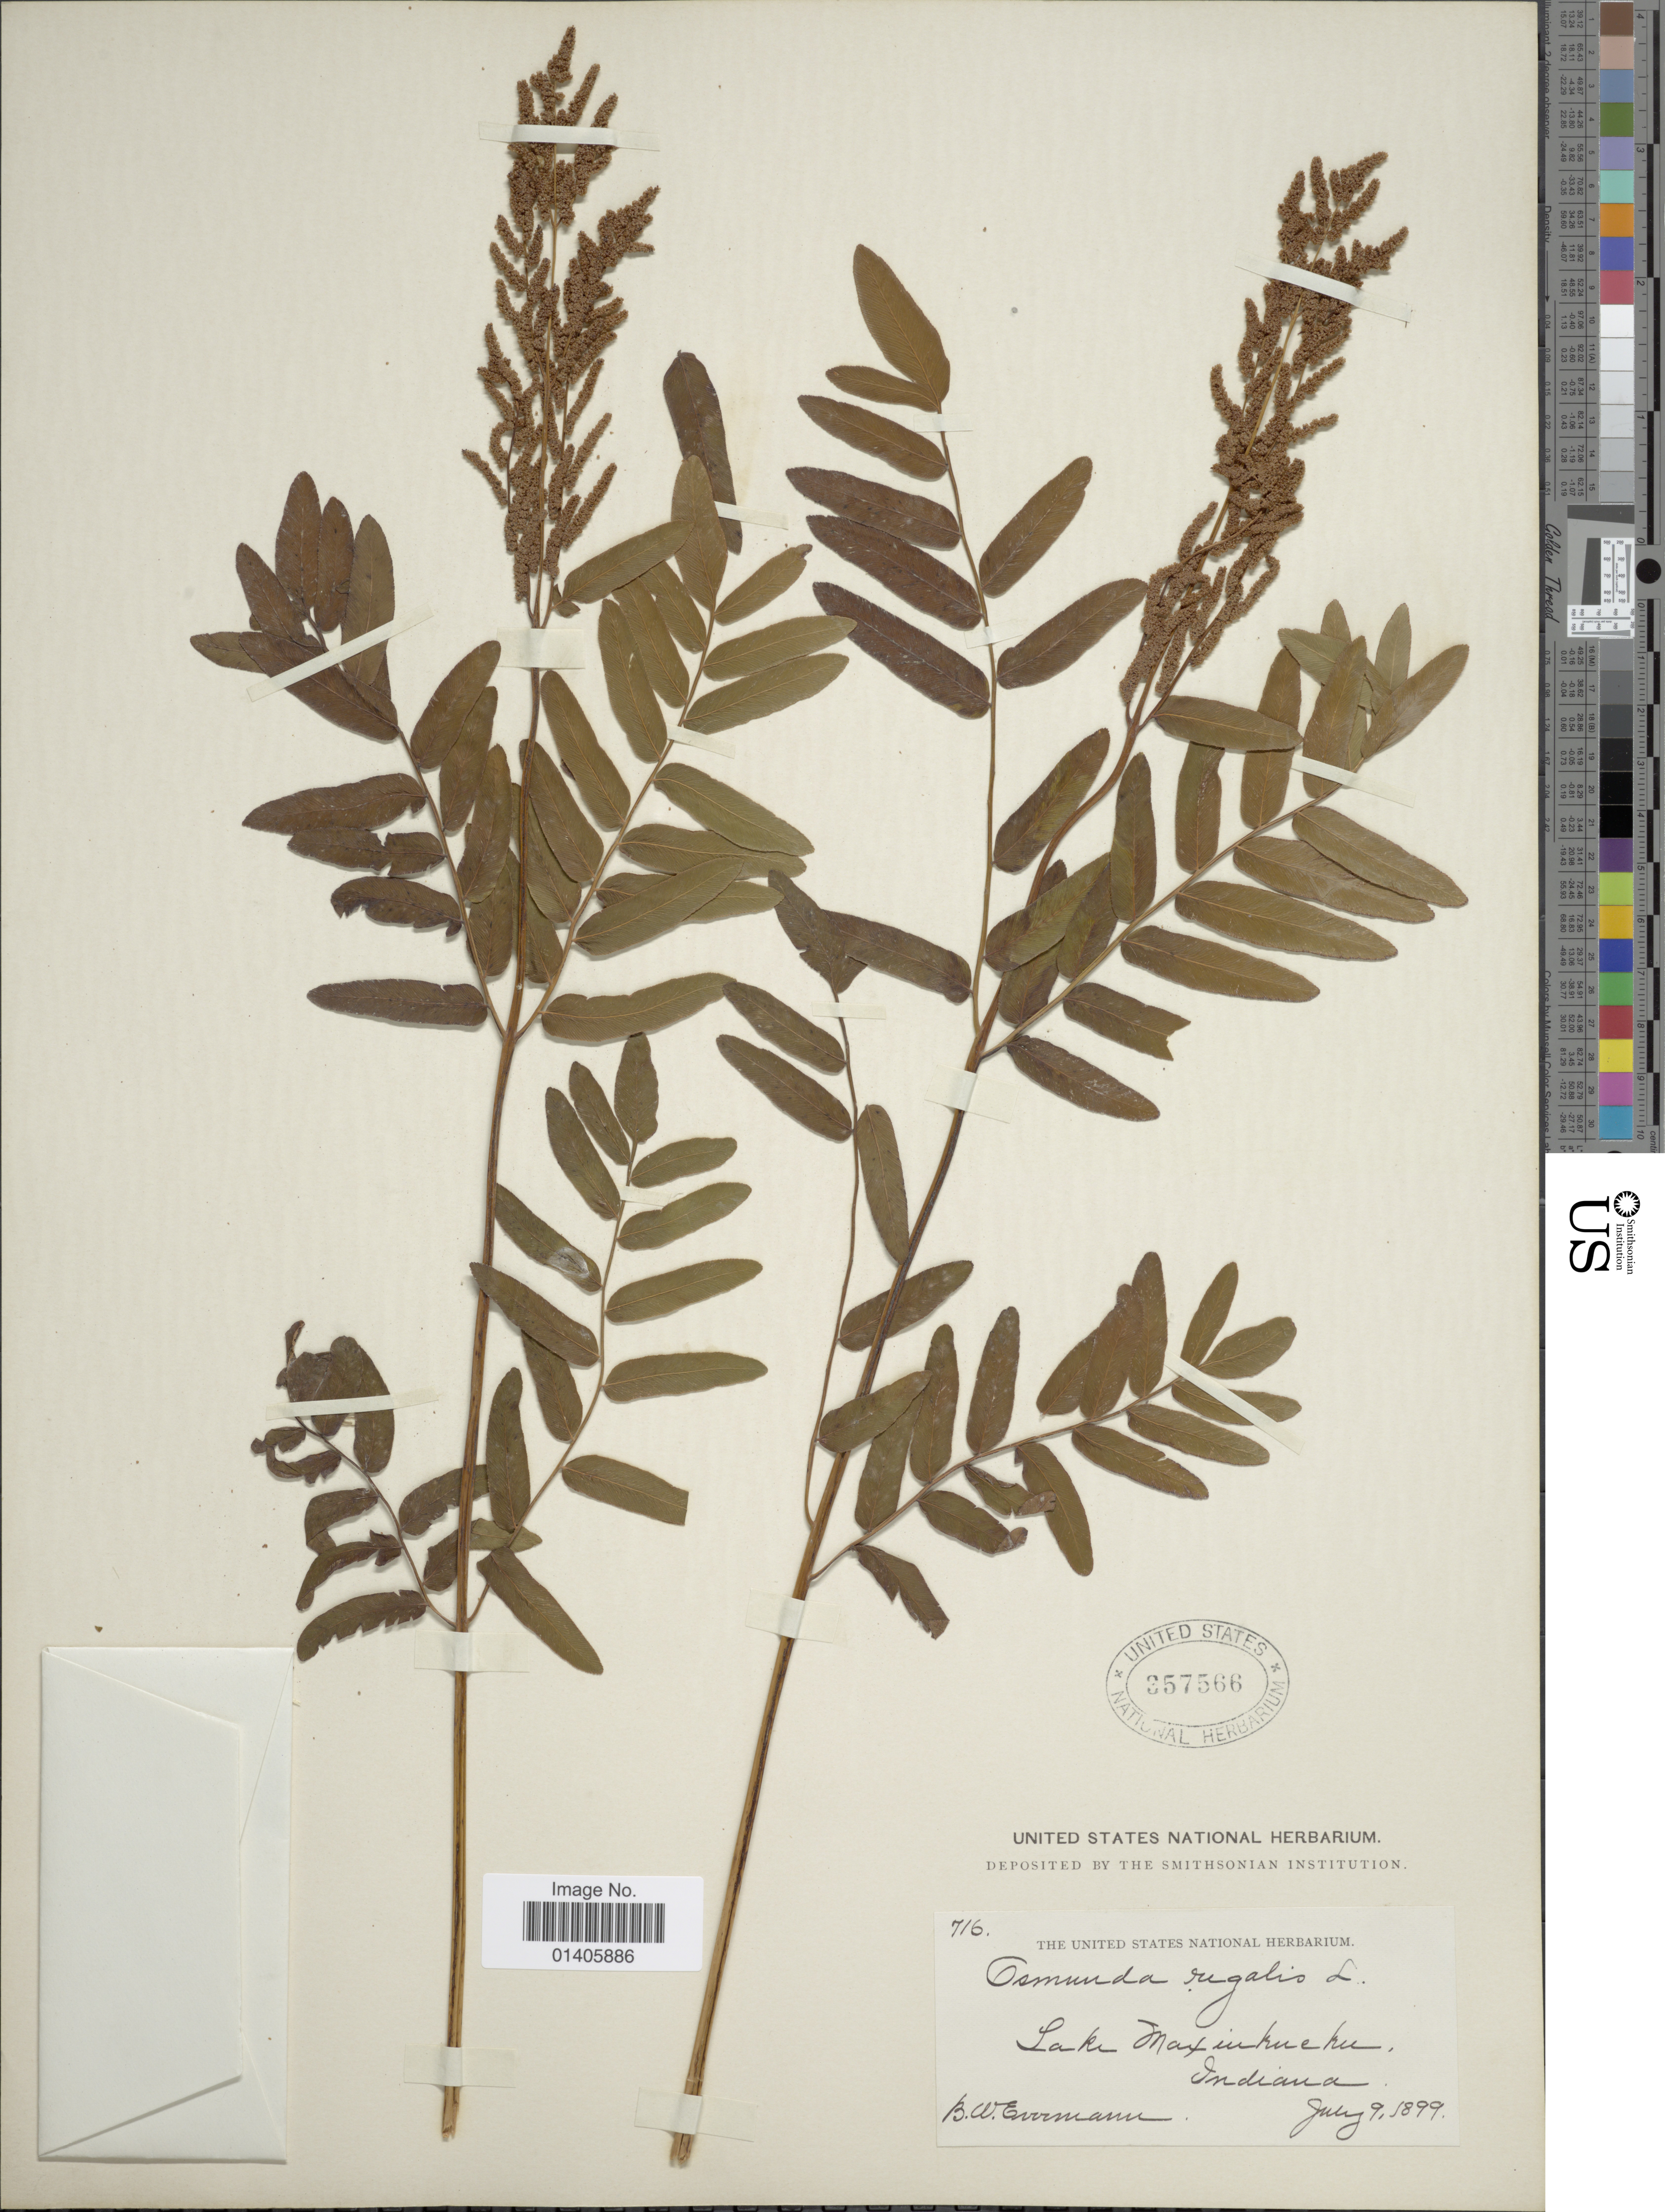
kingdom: Plantae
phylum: Tracheophyta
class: Polypodiopsida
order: Osmundales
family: Osmundaceae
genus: Osmunda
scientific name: Osmunda regalis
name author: L.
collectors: B. W. Evermann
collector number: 716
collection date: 1899-07-09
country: United States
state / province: Indiana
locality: Lake Maxinkuckee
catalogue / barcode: US 357566